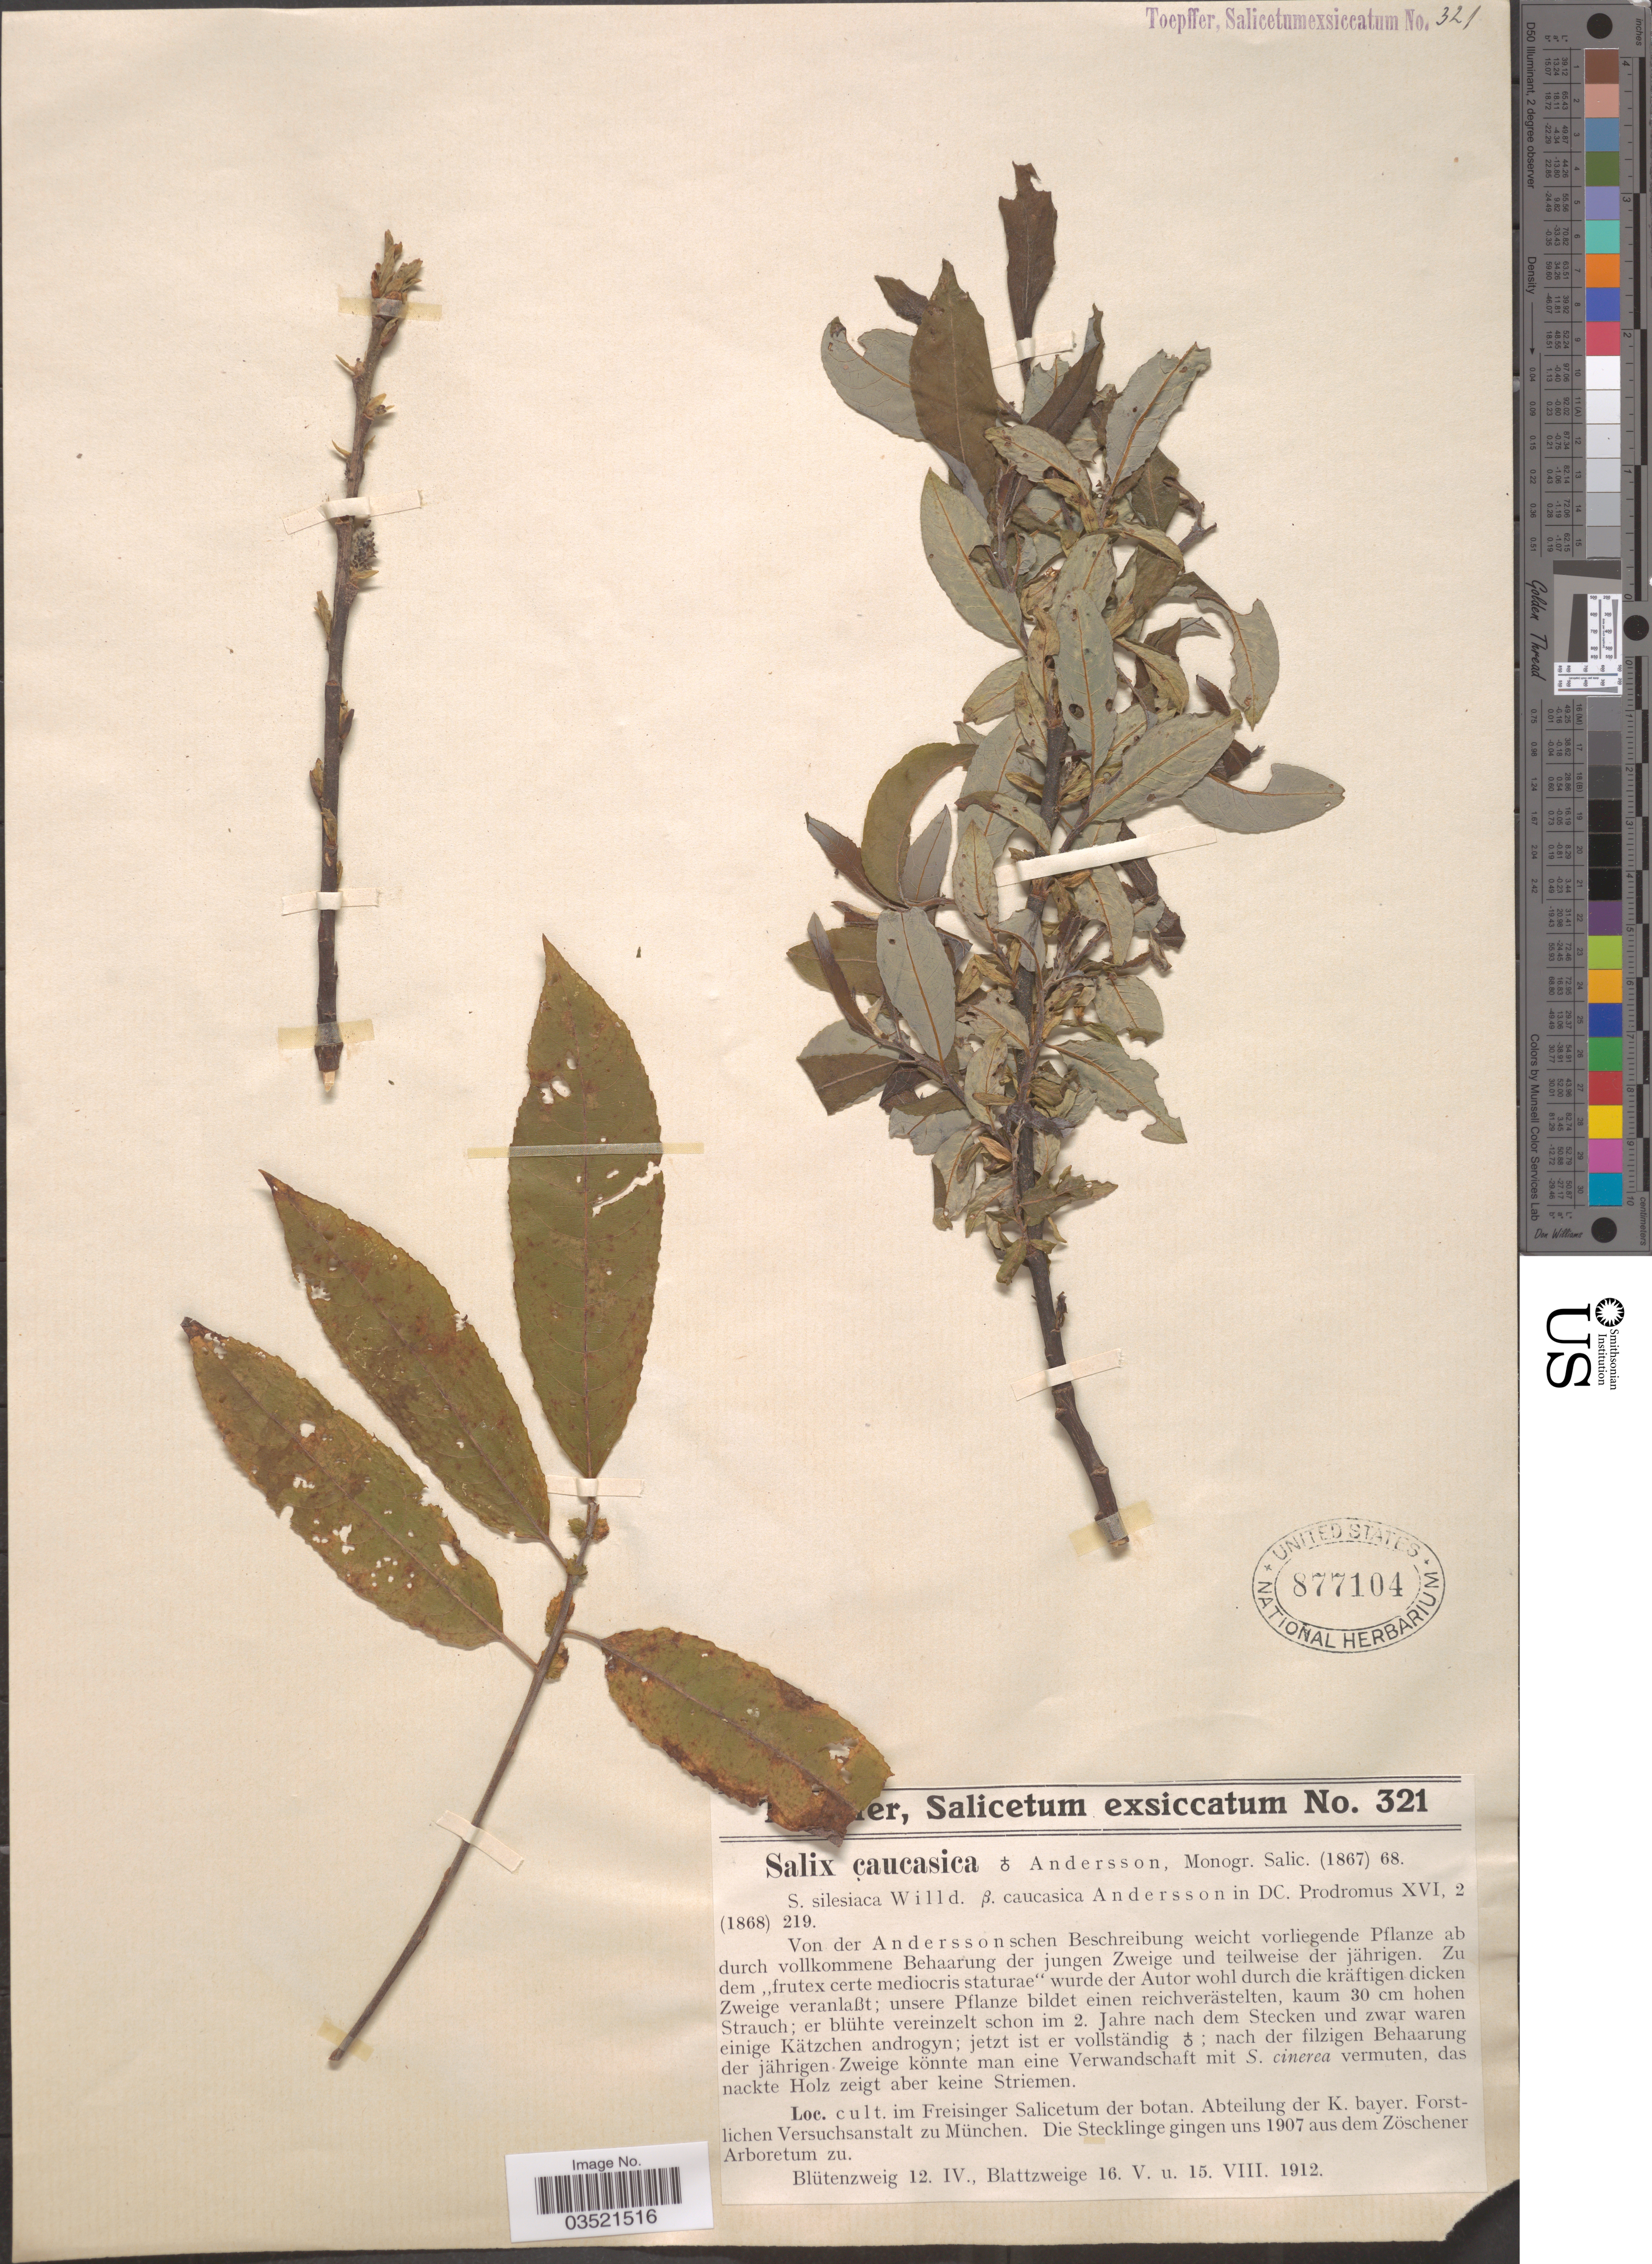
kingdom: Plantae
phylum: Tracheophyta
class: Magnoliopsida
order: Malpighiales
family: Salicaceae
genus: Salix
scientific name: Salix caucasica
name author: Andersson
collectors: A. Toepffer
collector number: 321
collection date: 1912-04-12/1912-08-15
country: Germany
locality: Cult. im Freisinger Salicetum der botan. Abteilung der K. bayer. Forstlichen Versuchsanstalt zu München.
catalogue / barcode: US 877104